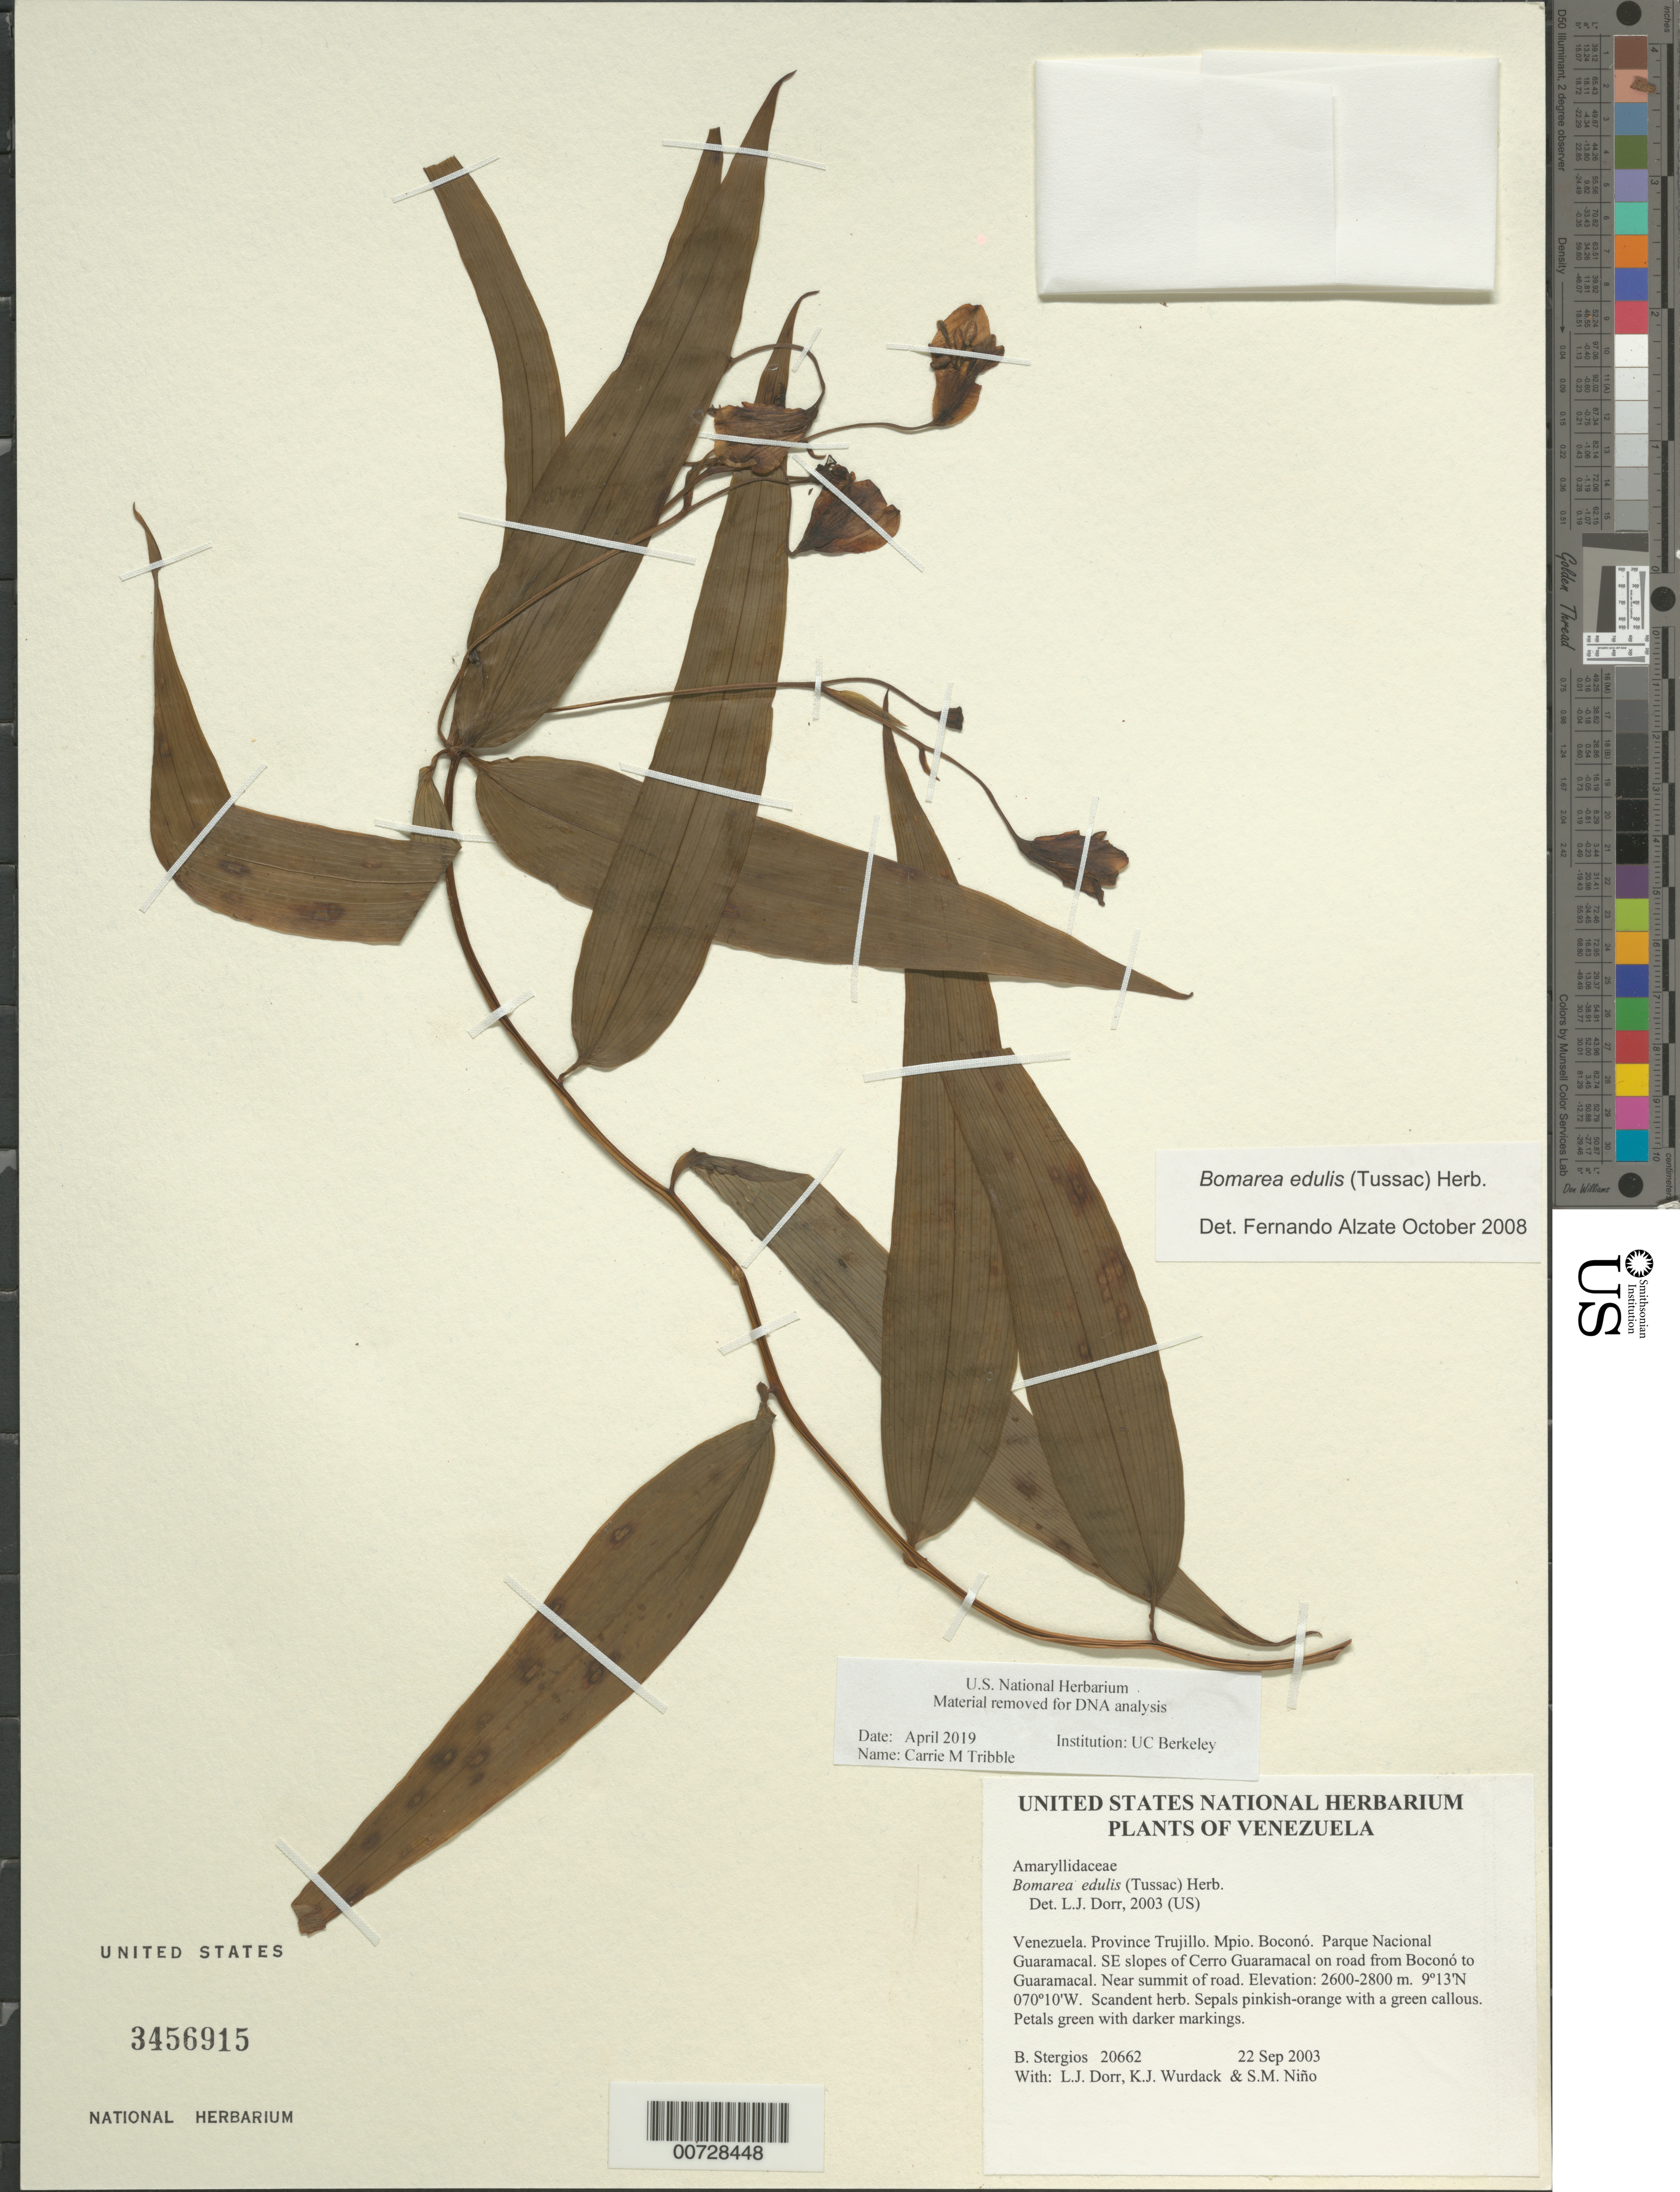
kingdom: Plantae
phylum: Tracheophyta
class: Liliopsida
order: Liliales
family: Alstroemeriaceae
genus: Bomarea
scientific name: Bomarea edulis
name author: (Tussac) Herb.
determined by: Alzate Guarin, Fernando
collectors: B. G. Stergios, L. J. Dorr, K. Wurdack & S. M. Niño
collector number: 20662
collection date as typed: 22 Sep 2003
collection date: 2003-09-22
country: Venezuela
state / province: Trujillo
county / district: Boconó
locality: Parque Nacional Guaramacal. SE slopes of Cerro Guaramacal on road from Boconó to Guaramacal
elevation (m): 2600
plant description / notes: PORT, US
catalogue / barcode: US 3456915